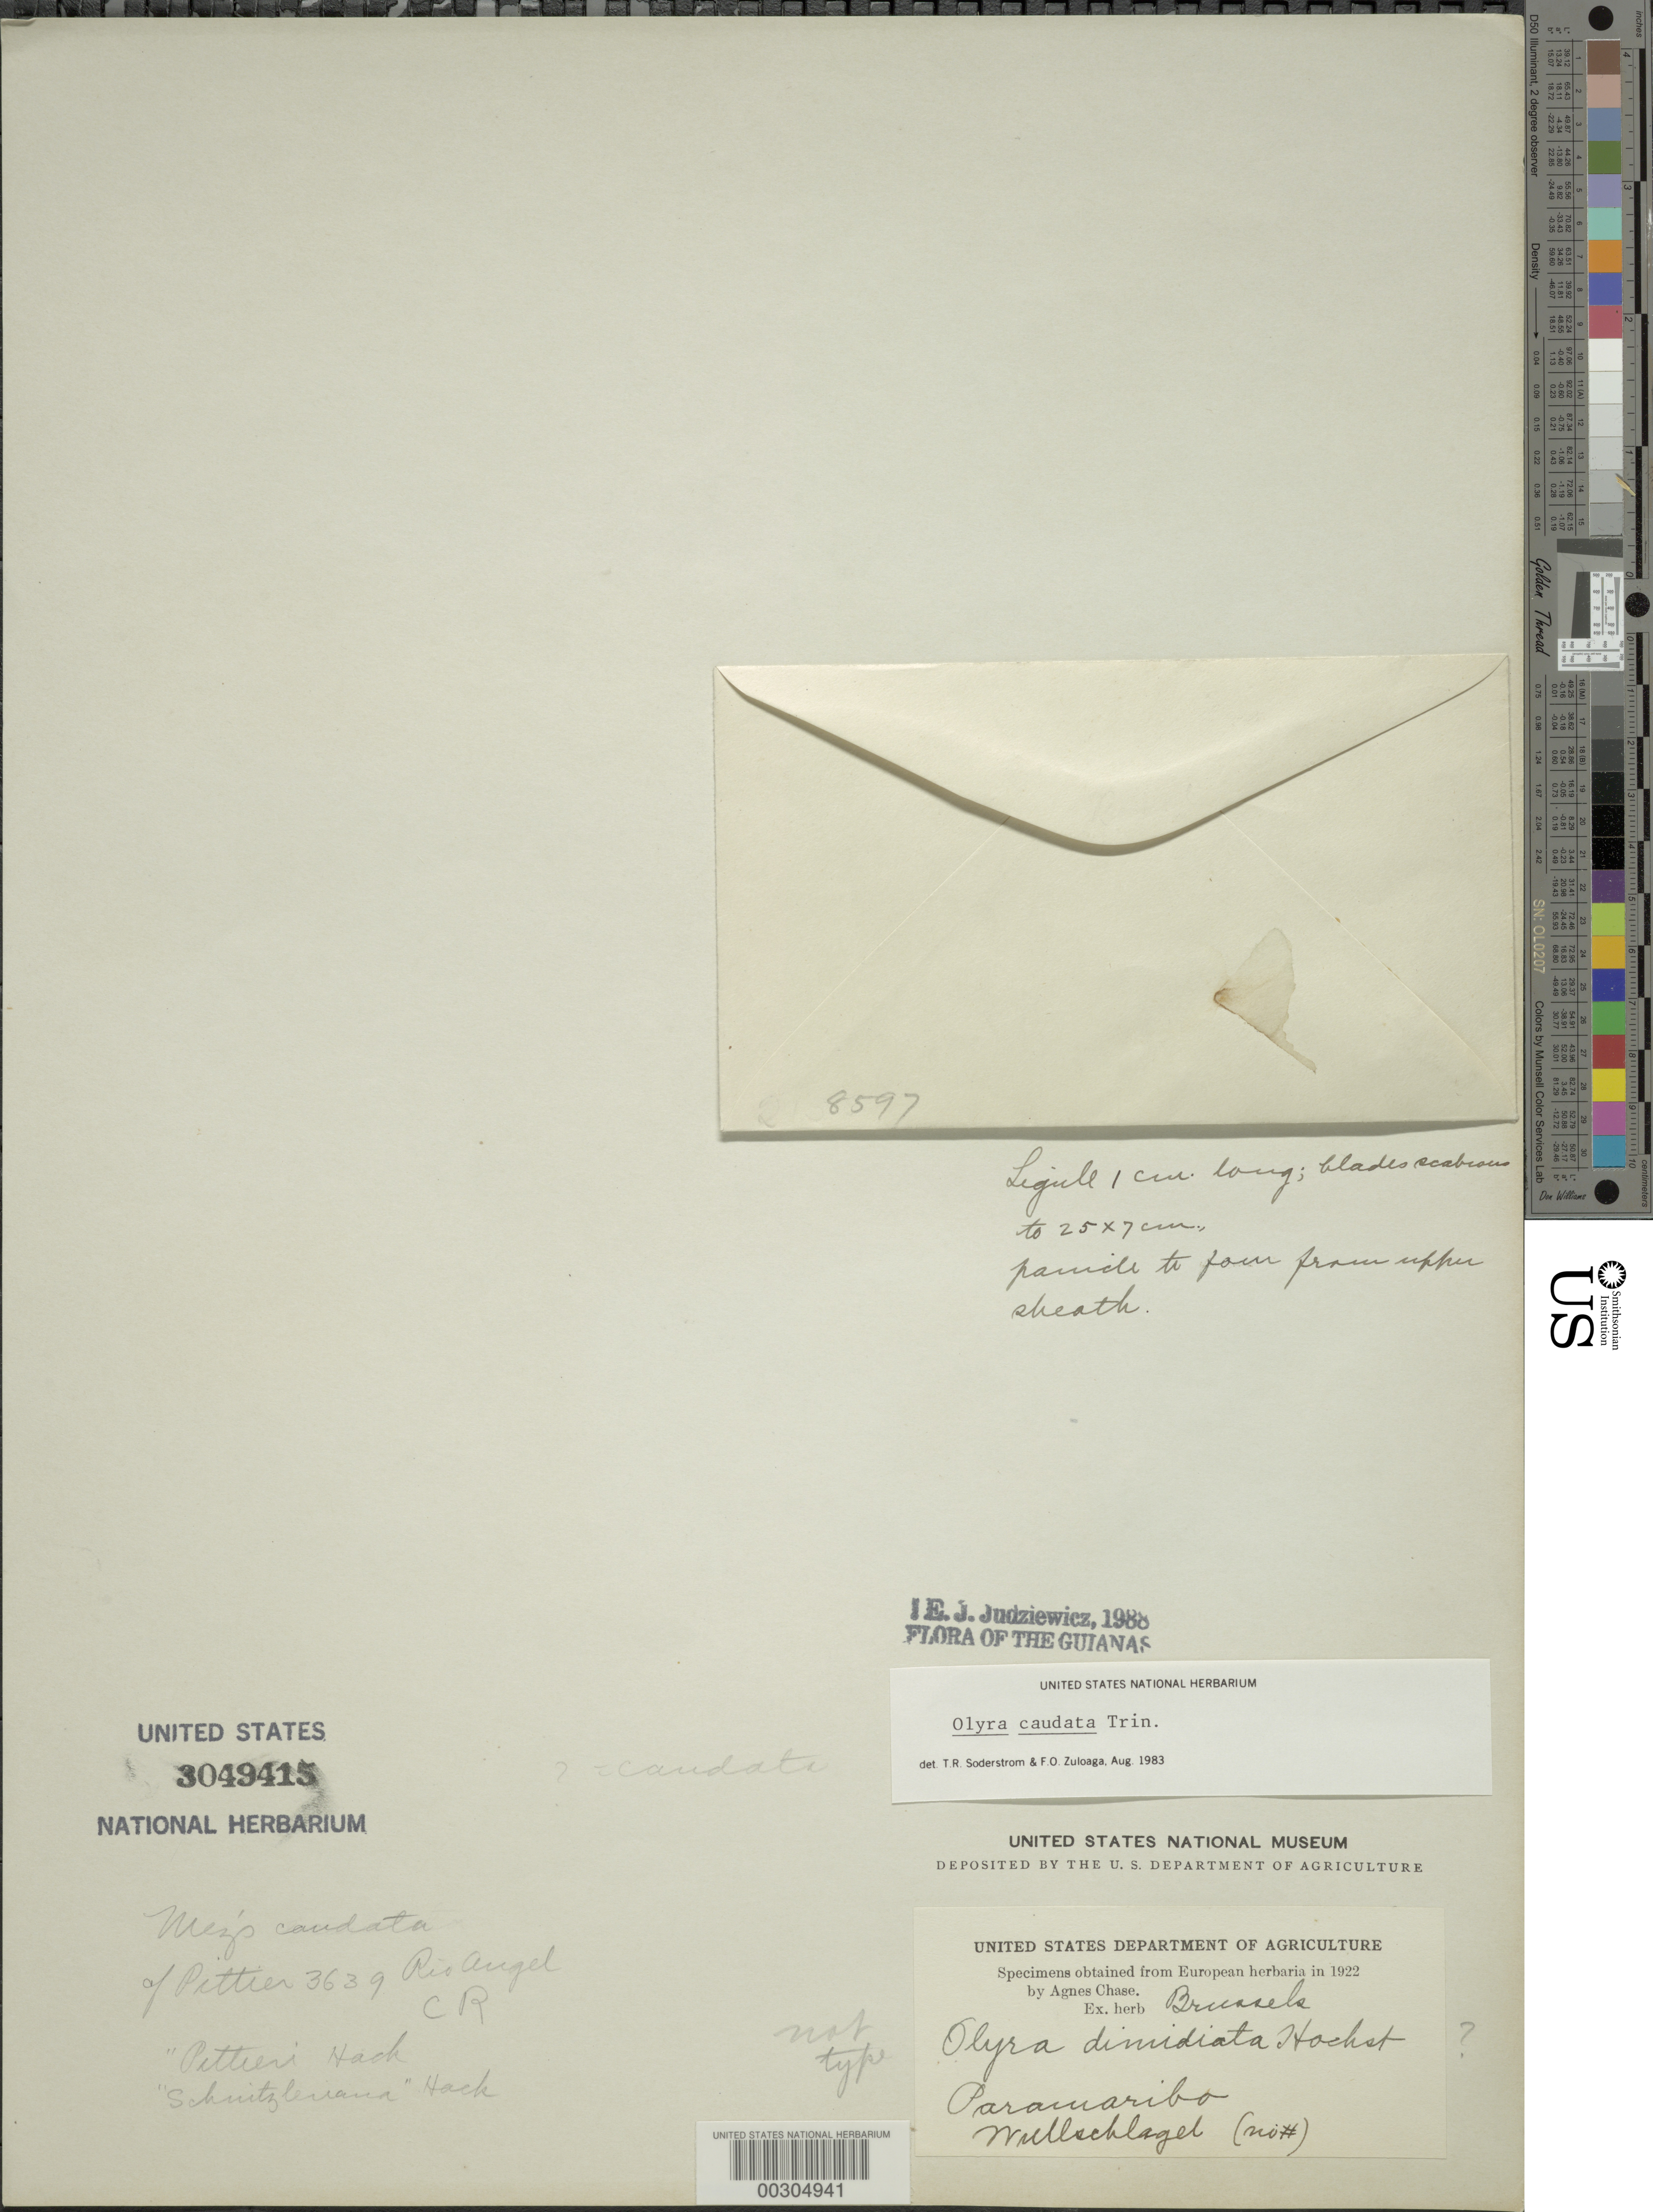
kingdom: Plantae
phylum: Tracheophyta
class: Liliopsida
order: Poales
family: Poaceae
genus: Olyra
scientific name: Olyra caudata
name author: Trin.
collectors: H. R. Wullschlaegel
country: Suriname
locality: Paramaribo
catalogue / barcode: US 3049415